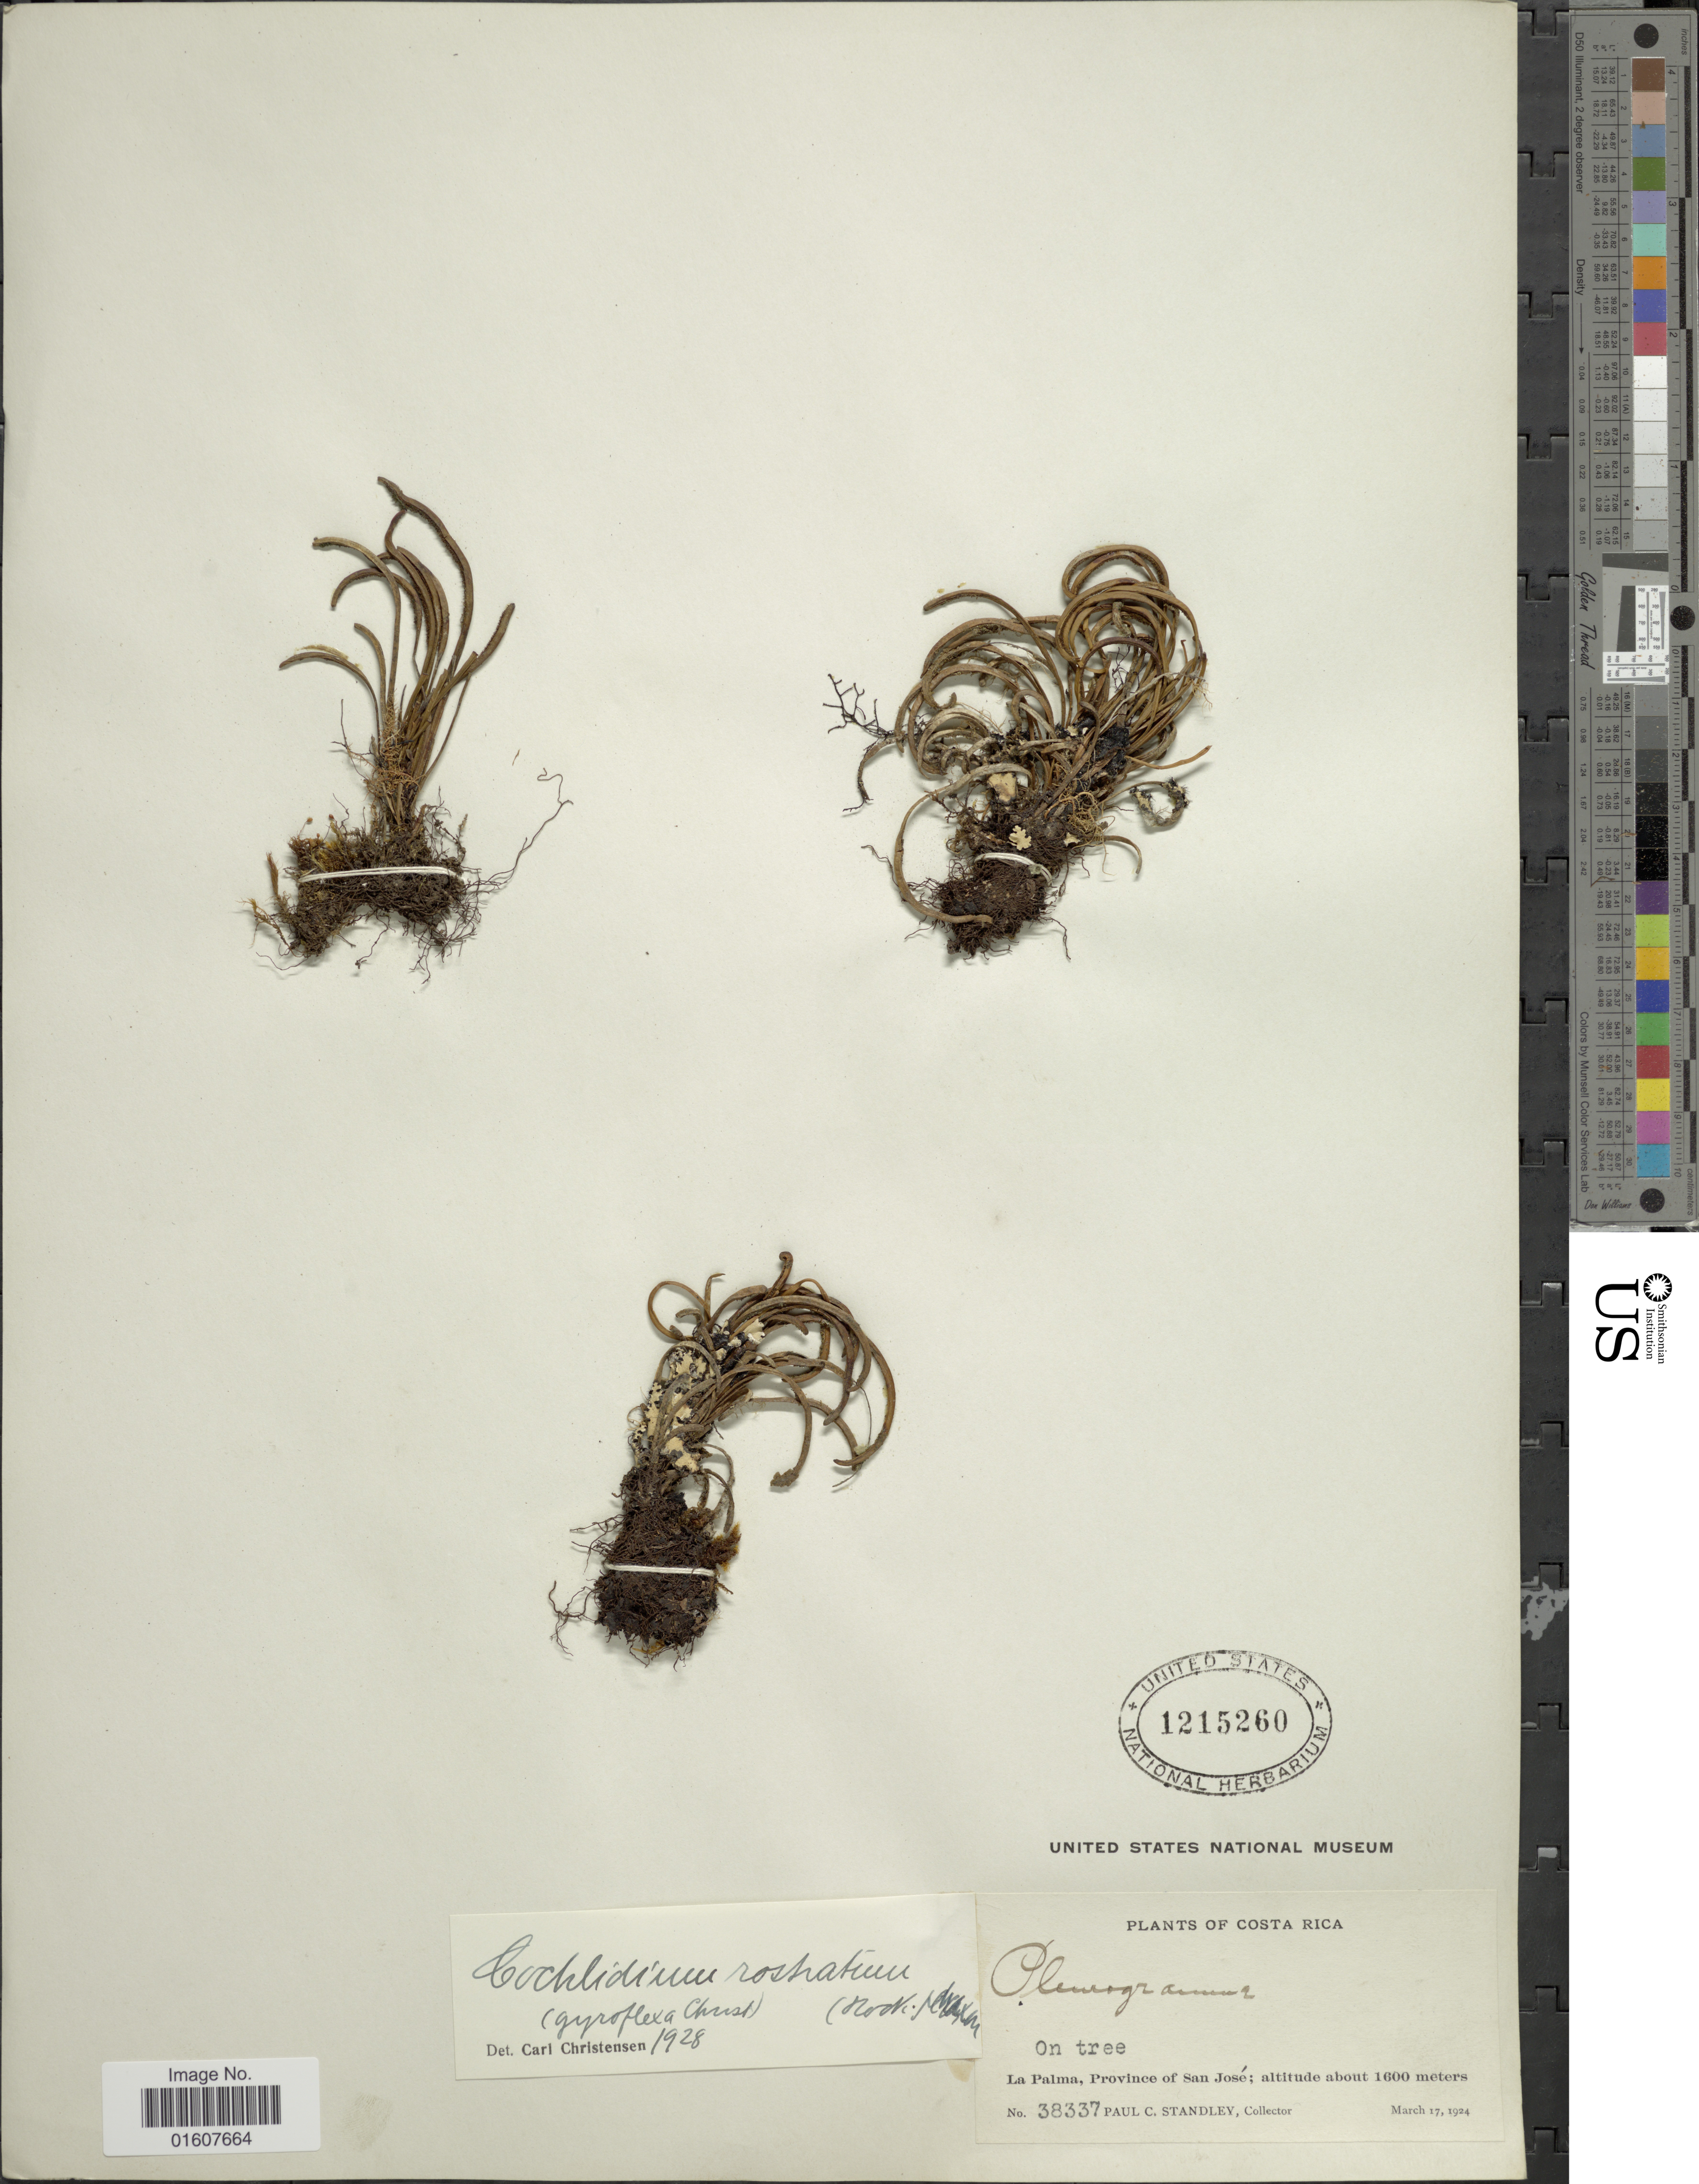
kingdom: Plantae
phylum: Tracheophyta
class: Polypodiopsida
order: Polypodiales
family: Polypodiaceae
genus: Cochlidium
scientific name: Cochlidium rostratum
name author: (Hook.) Maxon ex C. Chr.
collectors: P. C. Standley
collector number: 38337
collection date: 1924-03-17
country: Costa Rica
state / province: San José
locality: La Palma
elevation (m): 1600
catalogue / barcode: US 1215260